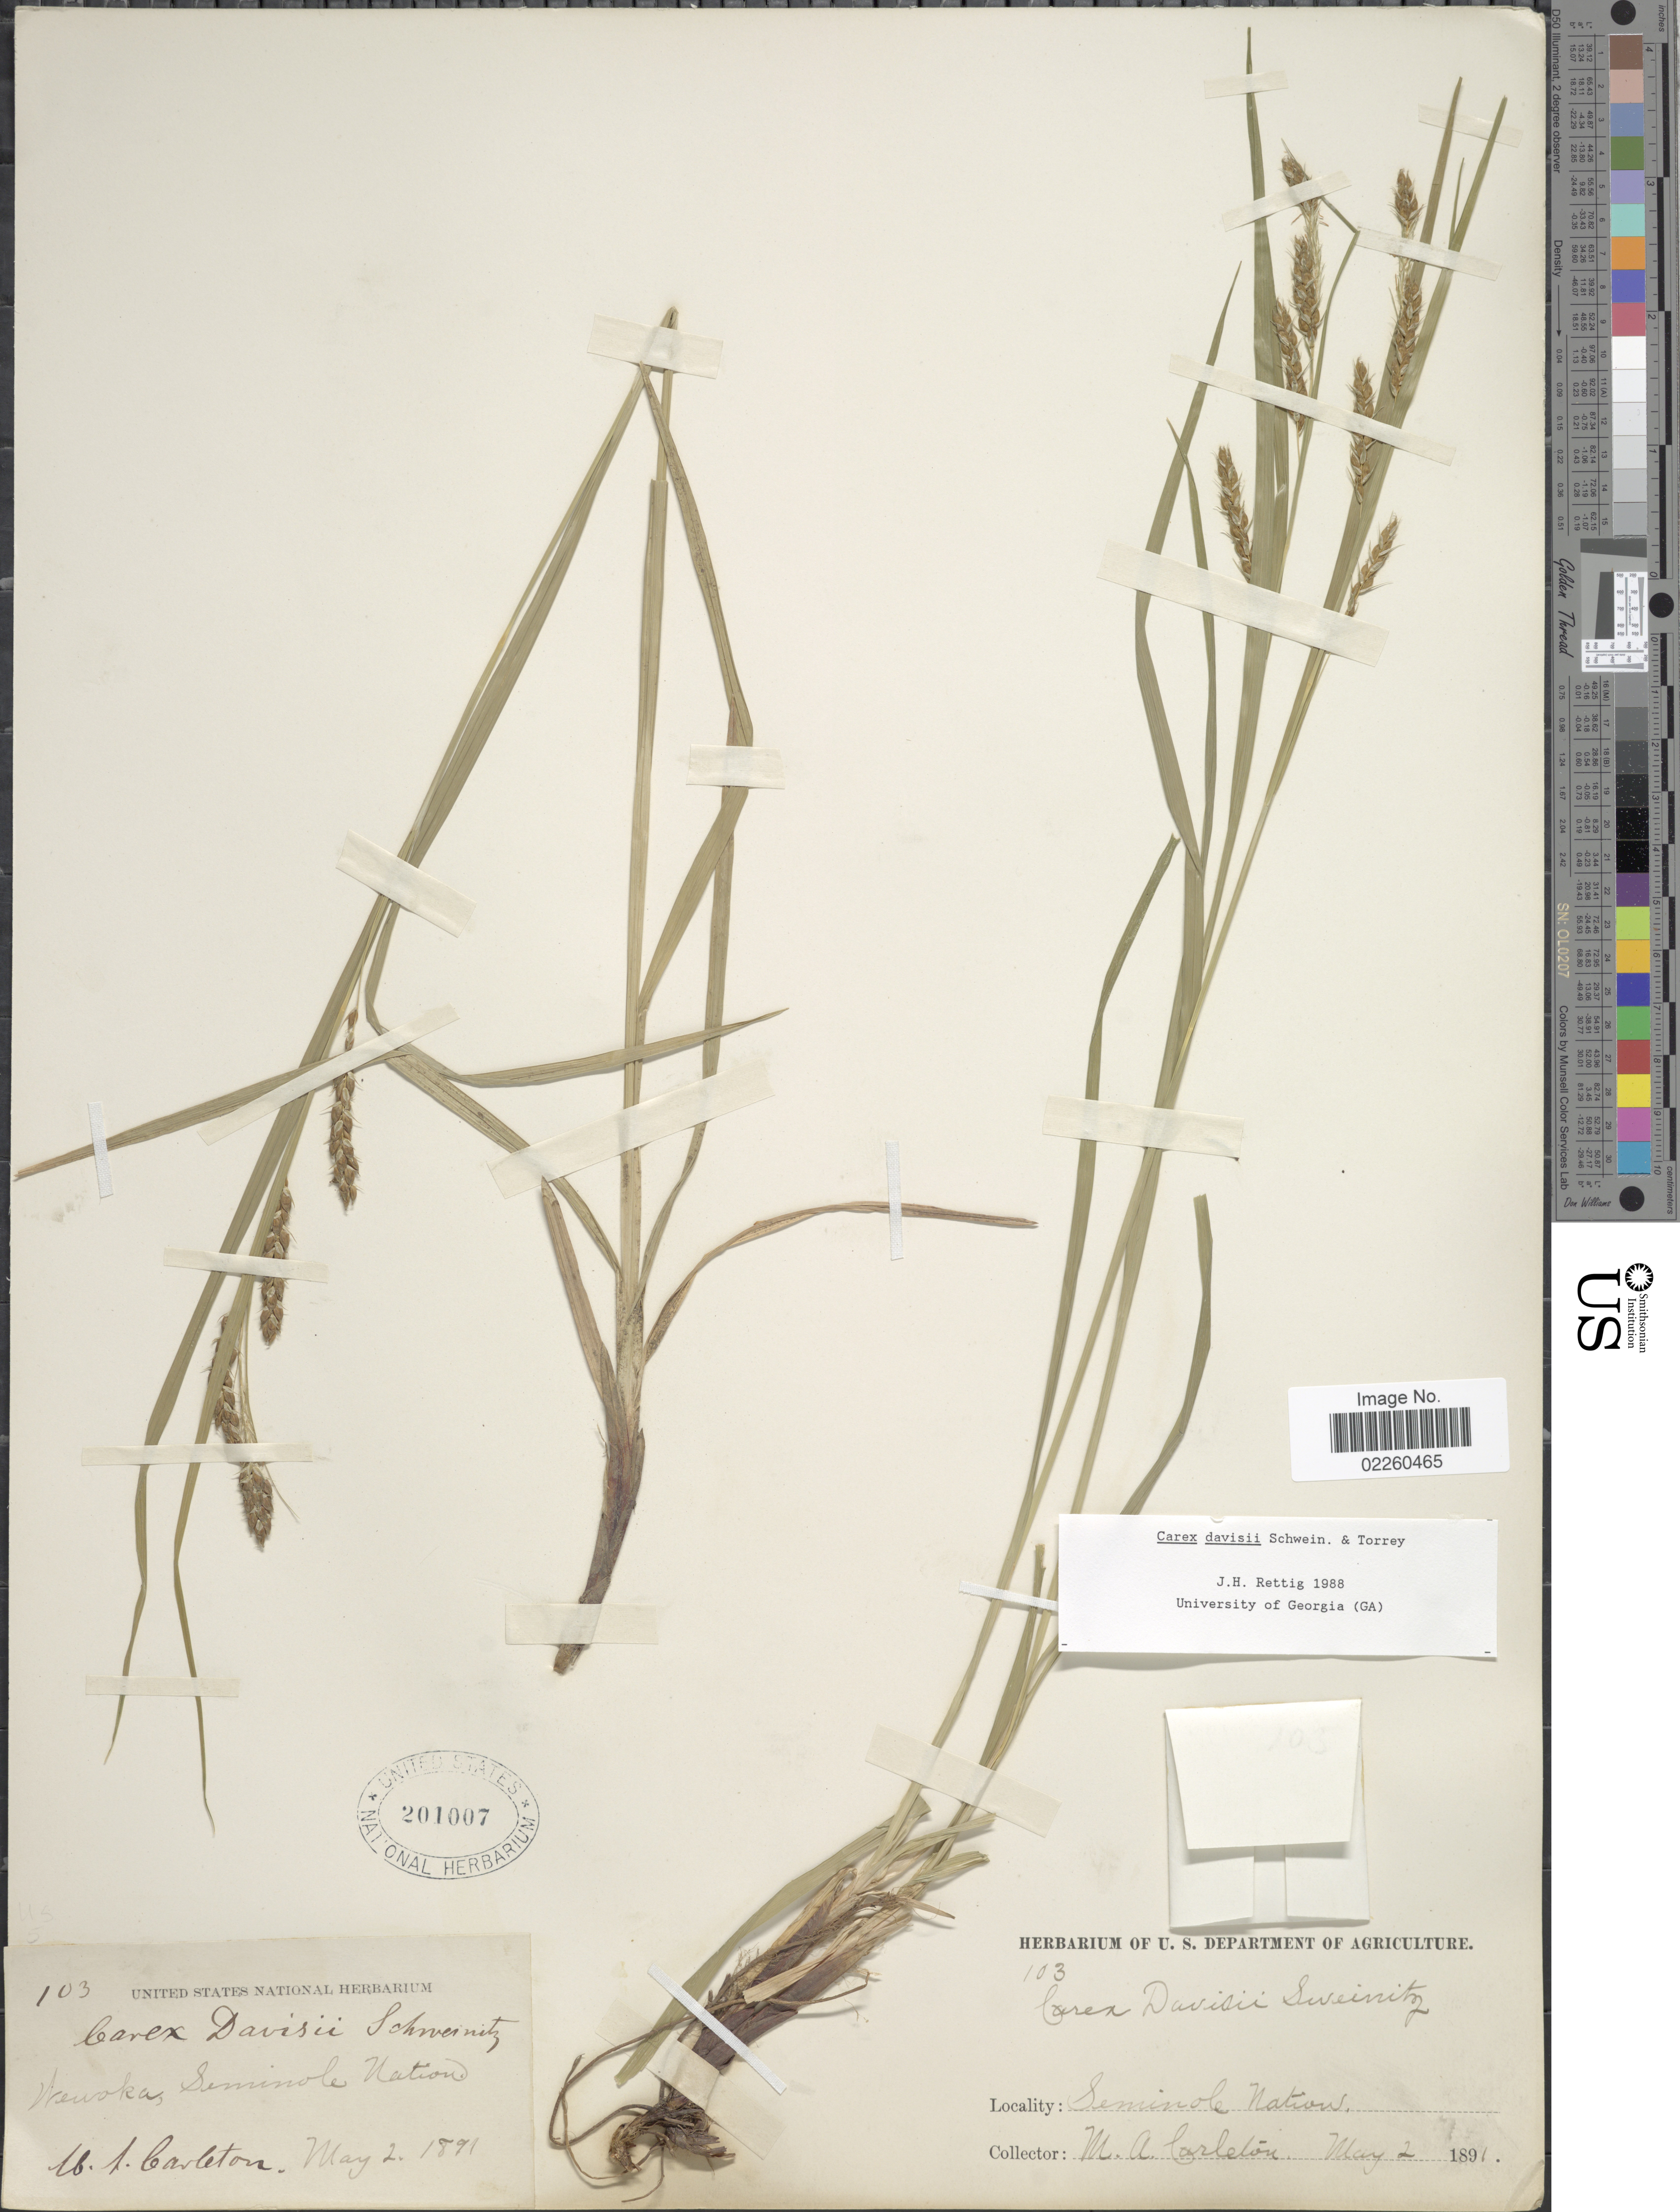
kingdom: Plantae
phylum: Tracheophyta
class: Liliopsida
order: Poales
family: Cyperaceae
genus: Carex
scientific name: Carex davisii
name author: Schwein. & Torr.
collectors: M. A. Carleton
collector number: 103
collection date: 1891-05-02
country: United States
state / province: Oklahoma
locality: Wewoka, Seminole Nation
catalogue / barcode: US 201007